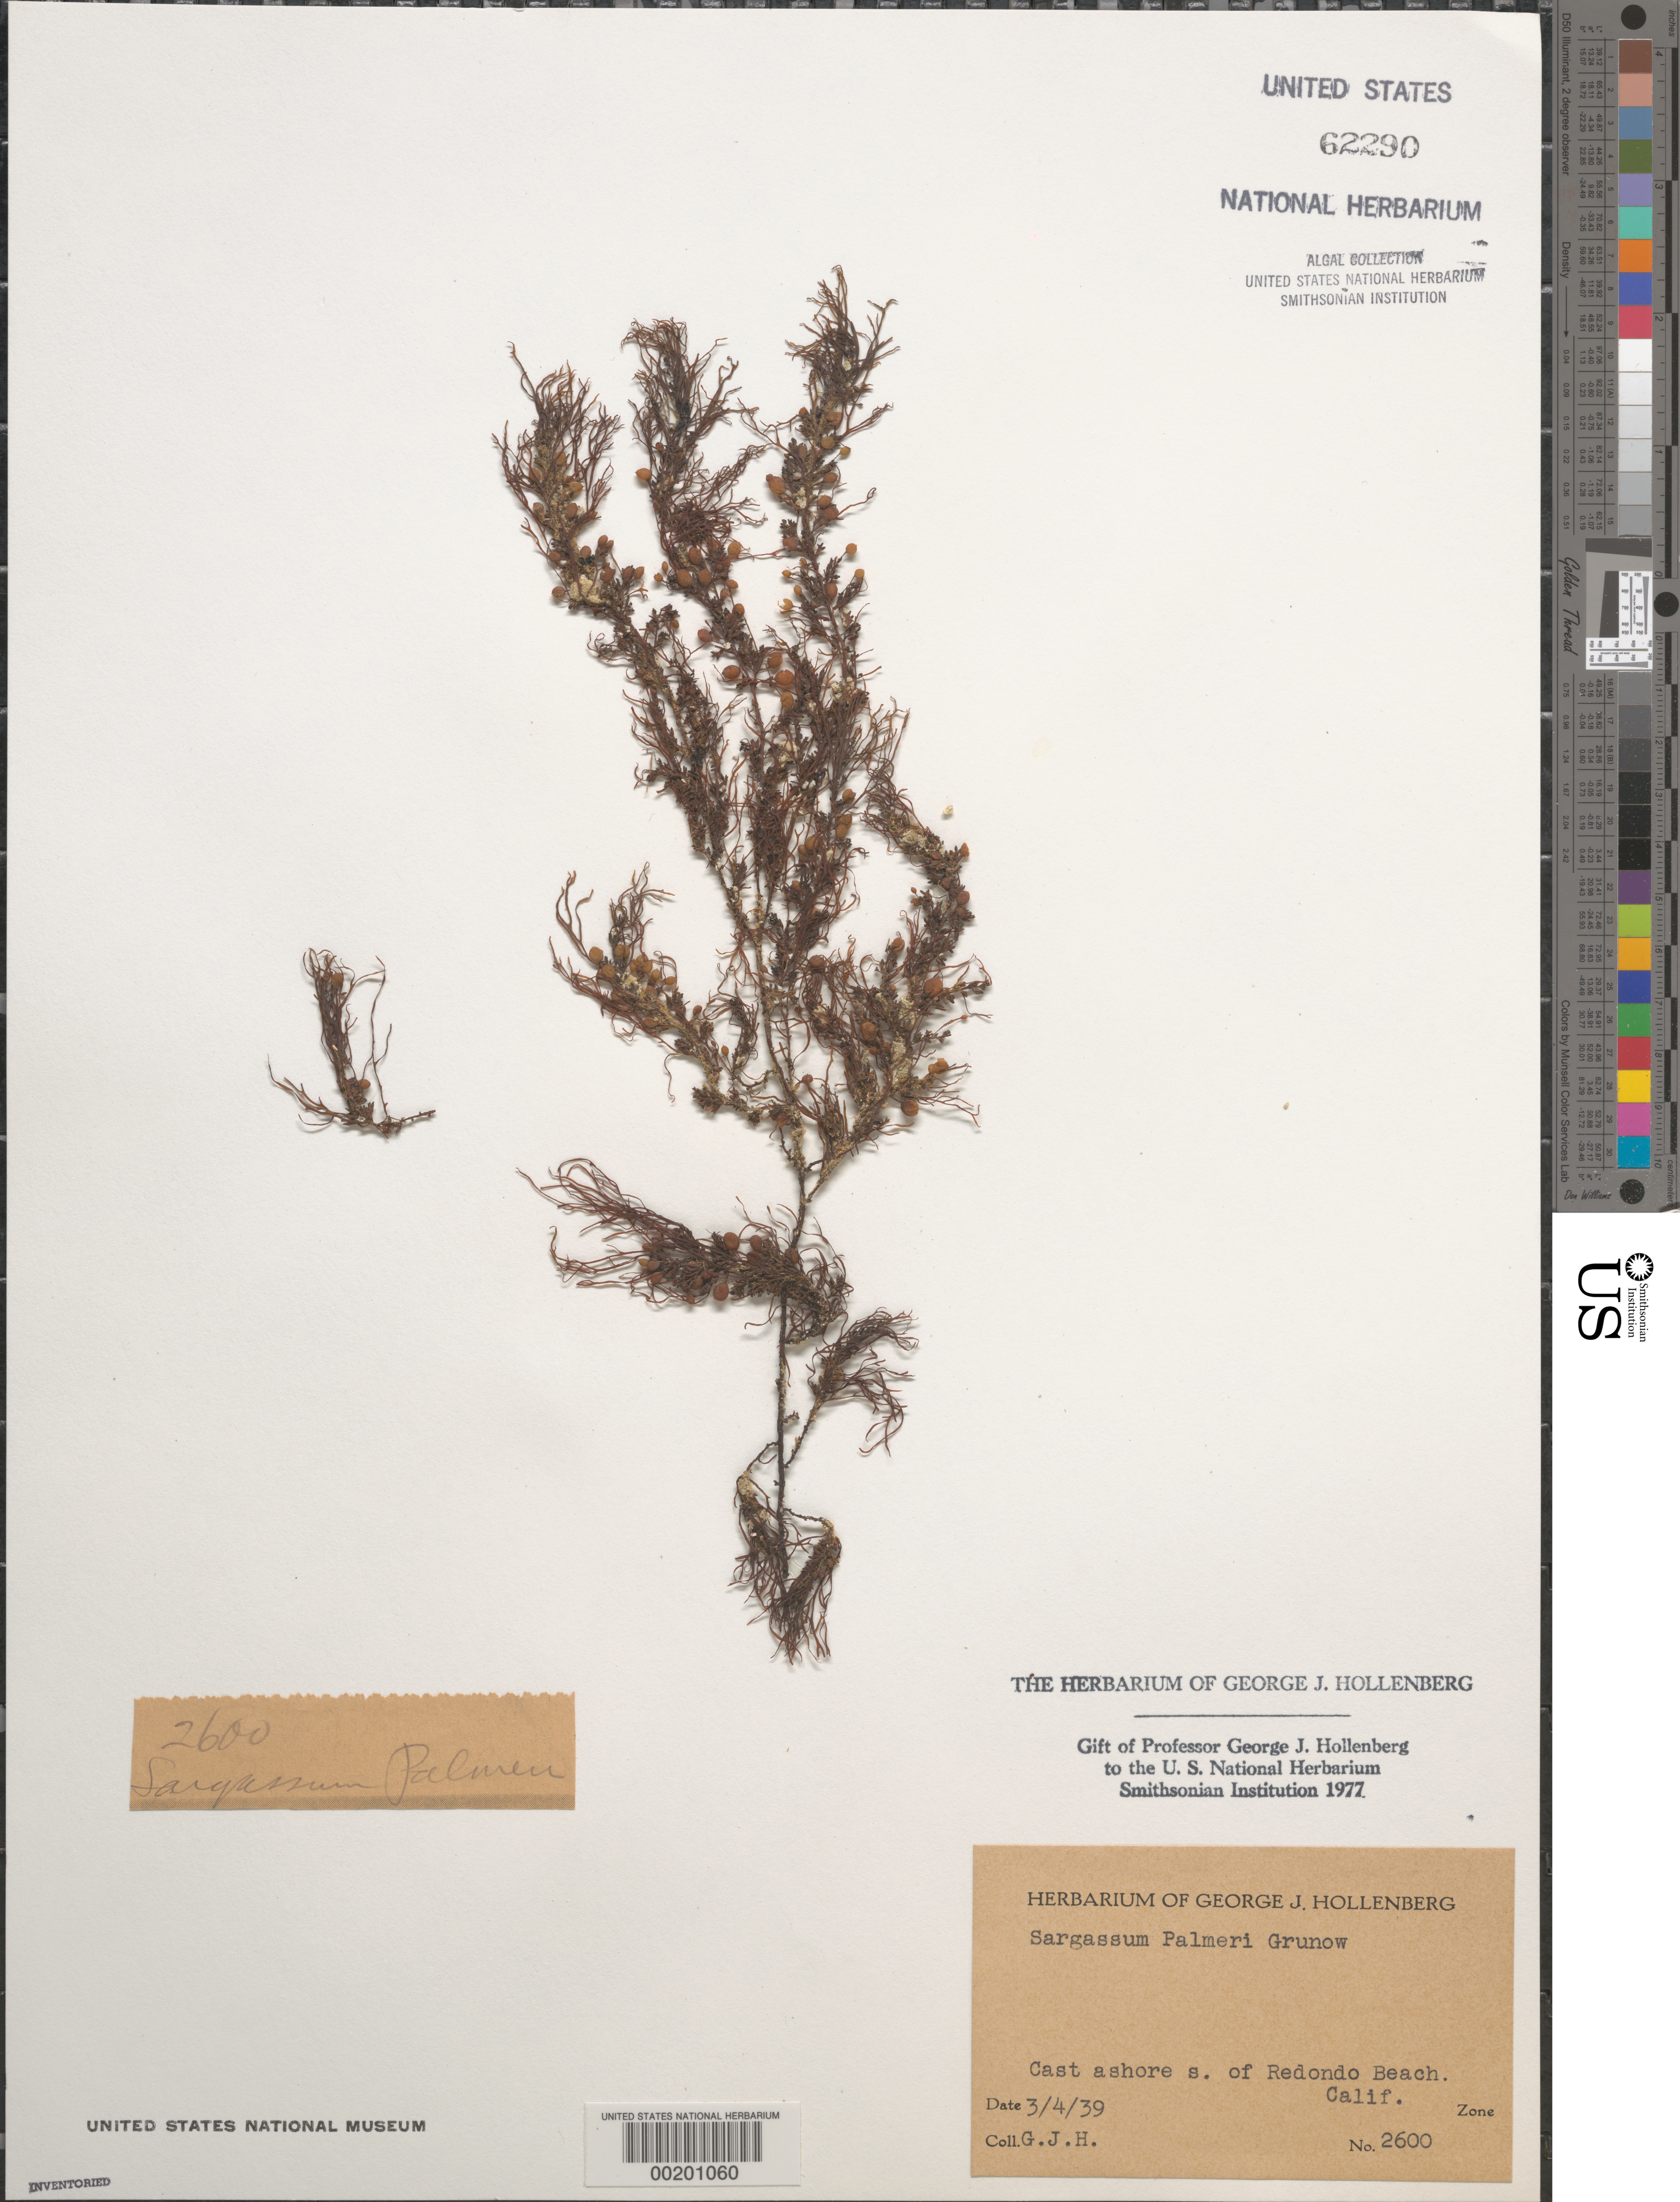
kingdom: Chromista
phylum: Ochrophyta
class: Phaeophyceae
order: Fucales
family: Sargassaceae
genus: Sargassum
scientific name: Sargassum palmeri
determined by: Hollenberg, George J.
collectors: G. Hollenberg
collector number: GJH 2600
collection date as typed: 04 Mar 1936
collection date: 1936-03-04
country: United States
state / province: California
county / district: Los Angeles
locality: South of Redondo Beach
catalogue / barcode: US 62290